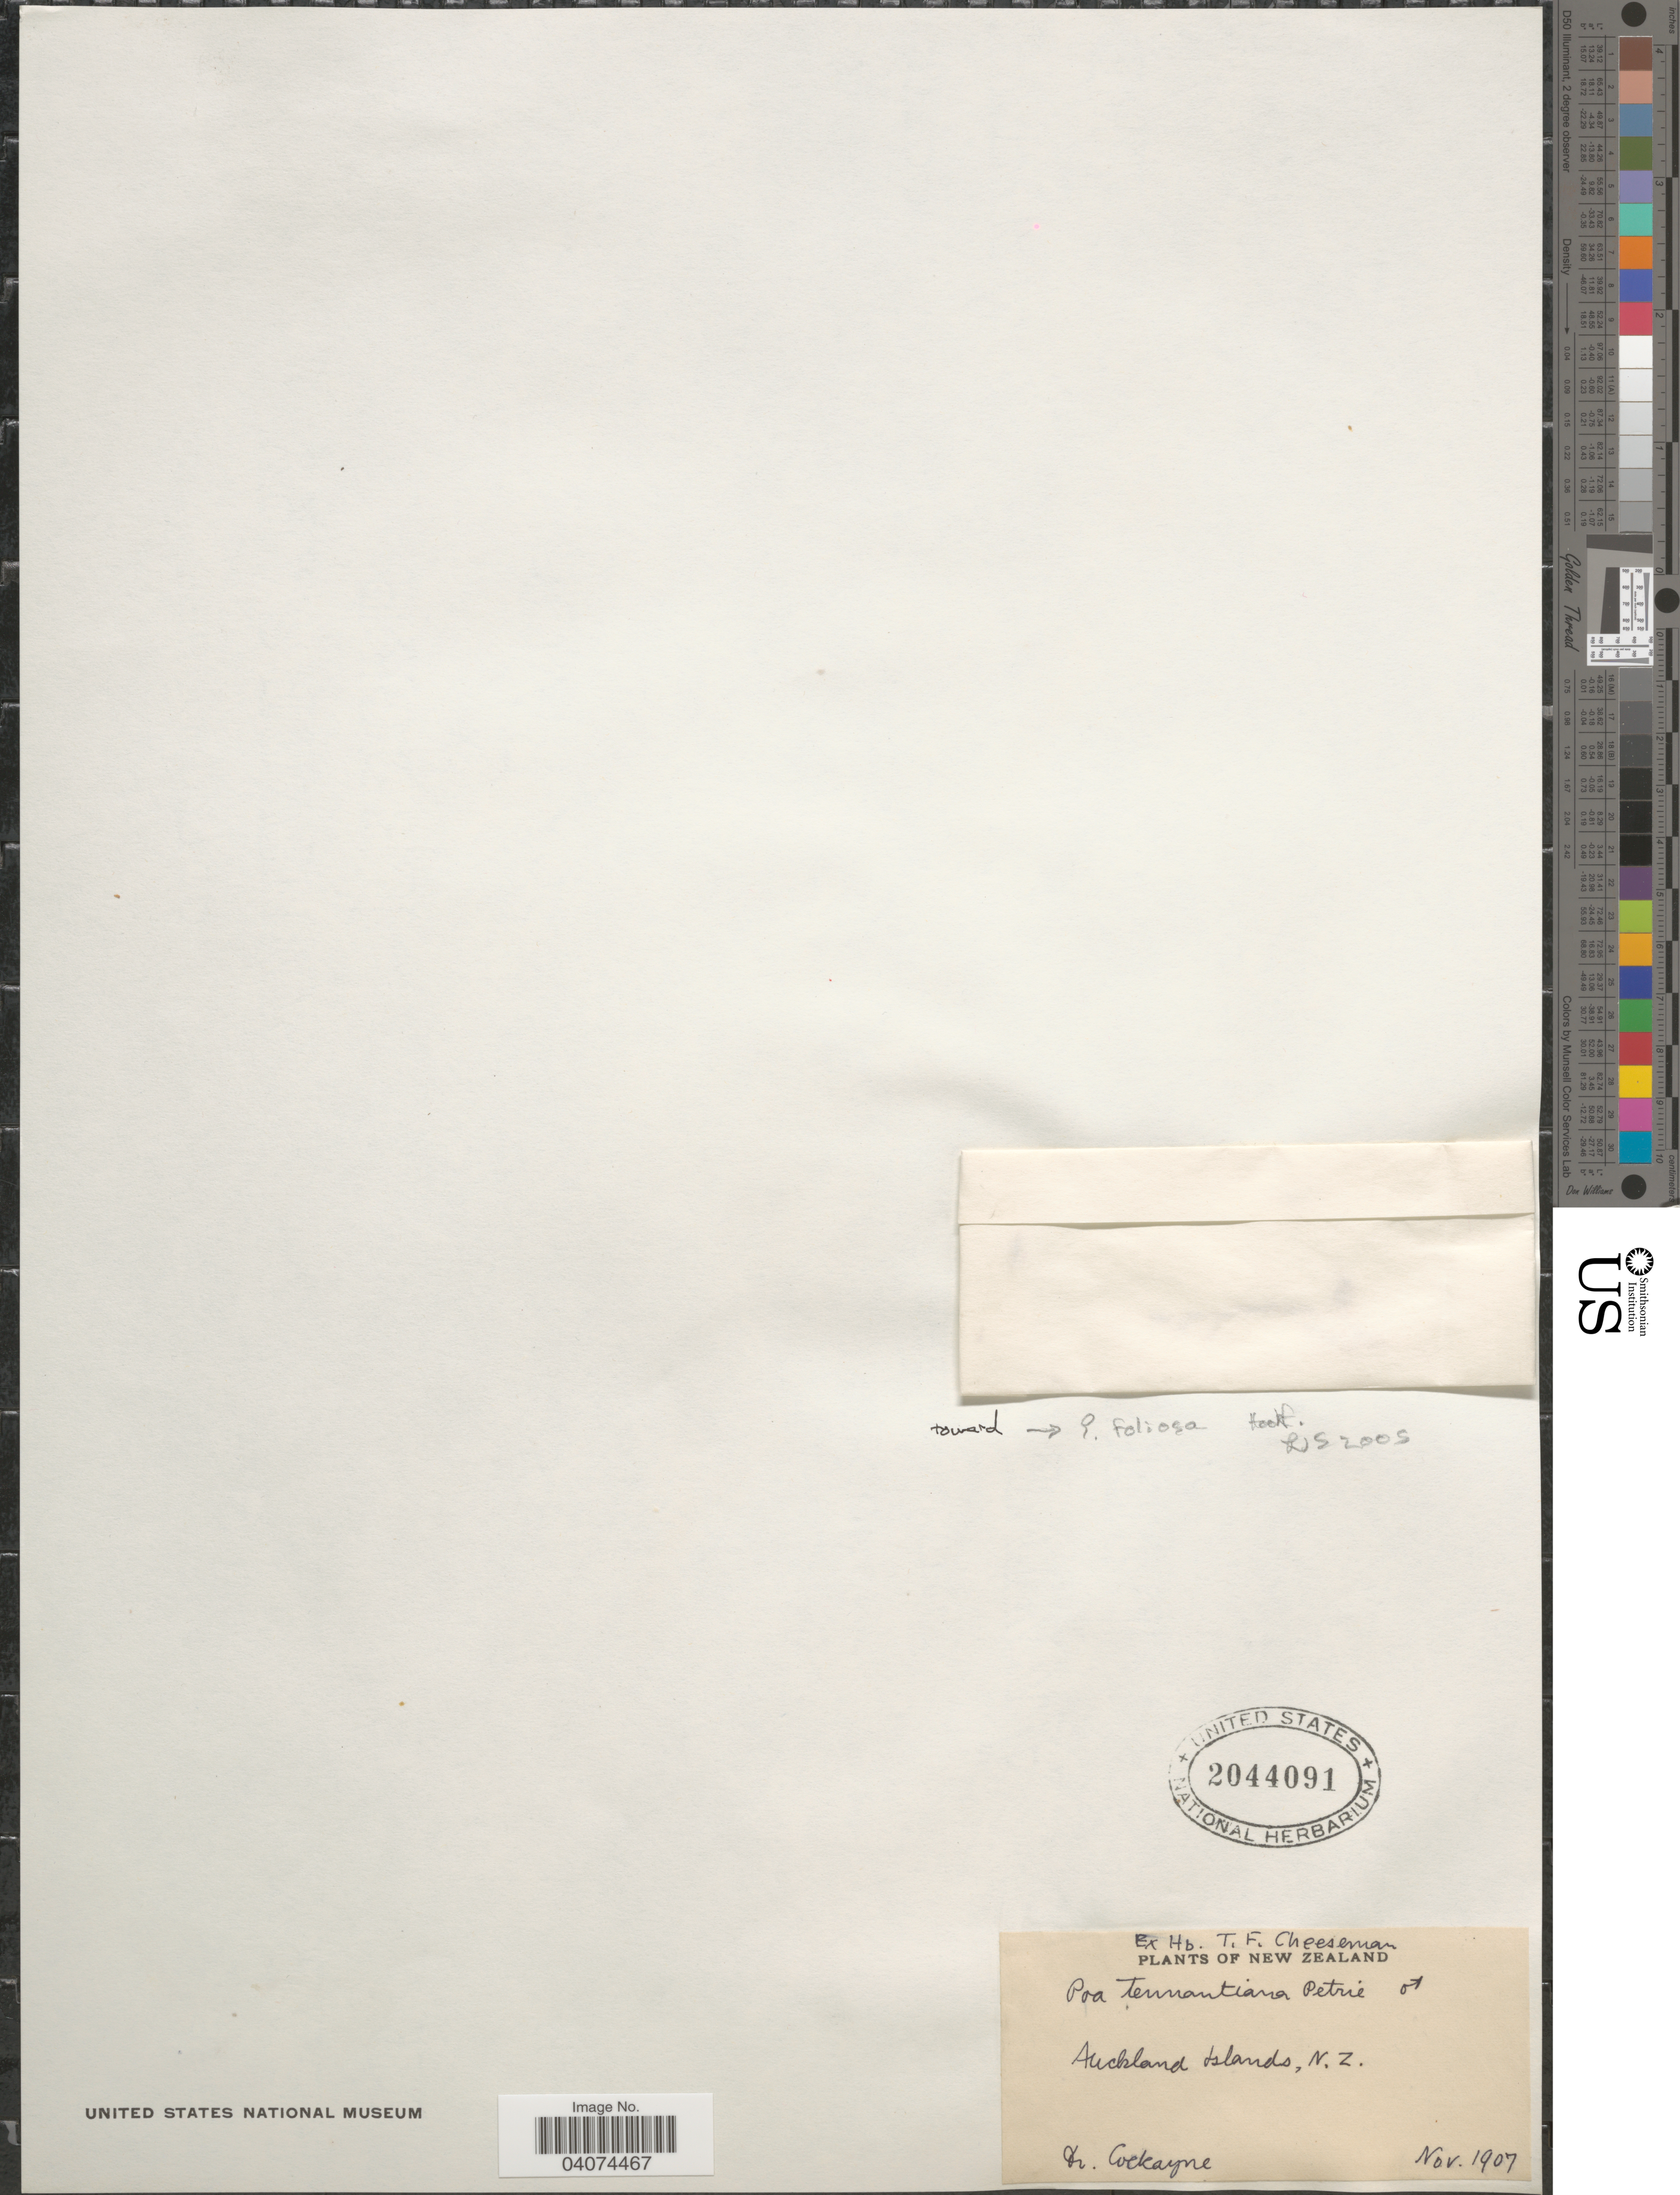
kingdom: Plantae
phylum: Tracheophyta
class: Liliopsida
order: Poales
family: Poaceae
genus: Poa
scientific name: Poa tennantiana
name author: Petrie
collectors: -. Cockayne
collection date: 1907-11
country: New Zealand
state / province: Auckland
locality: Auckland Islands.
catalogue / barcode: US 2044091